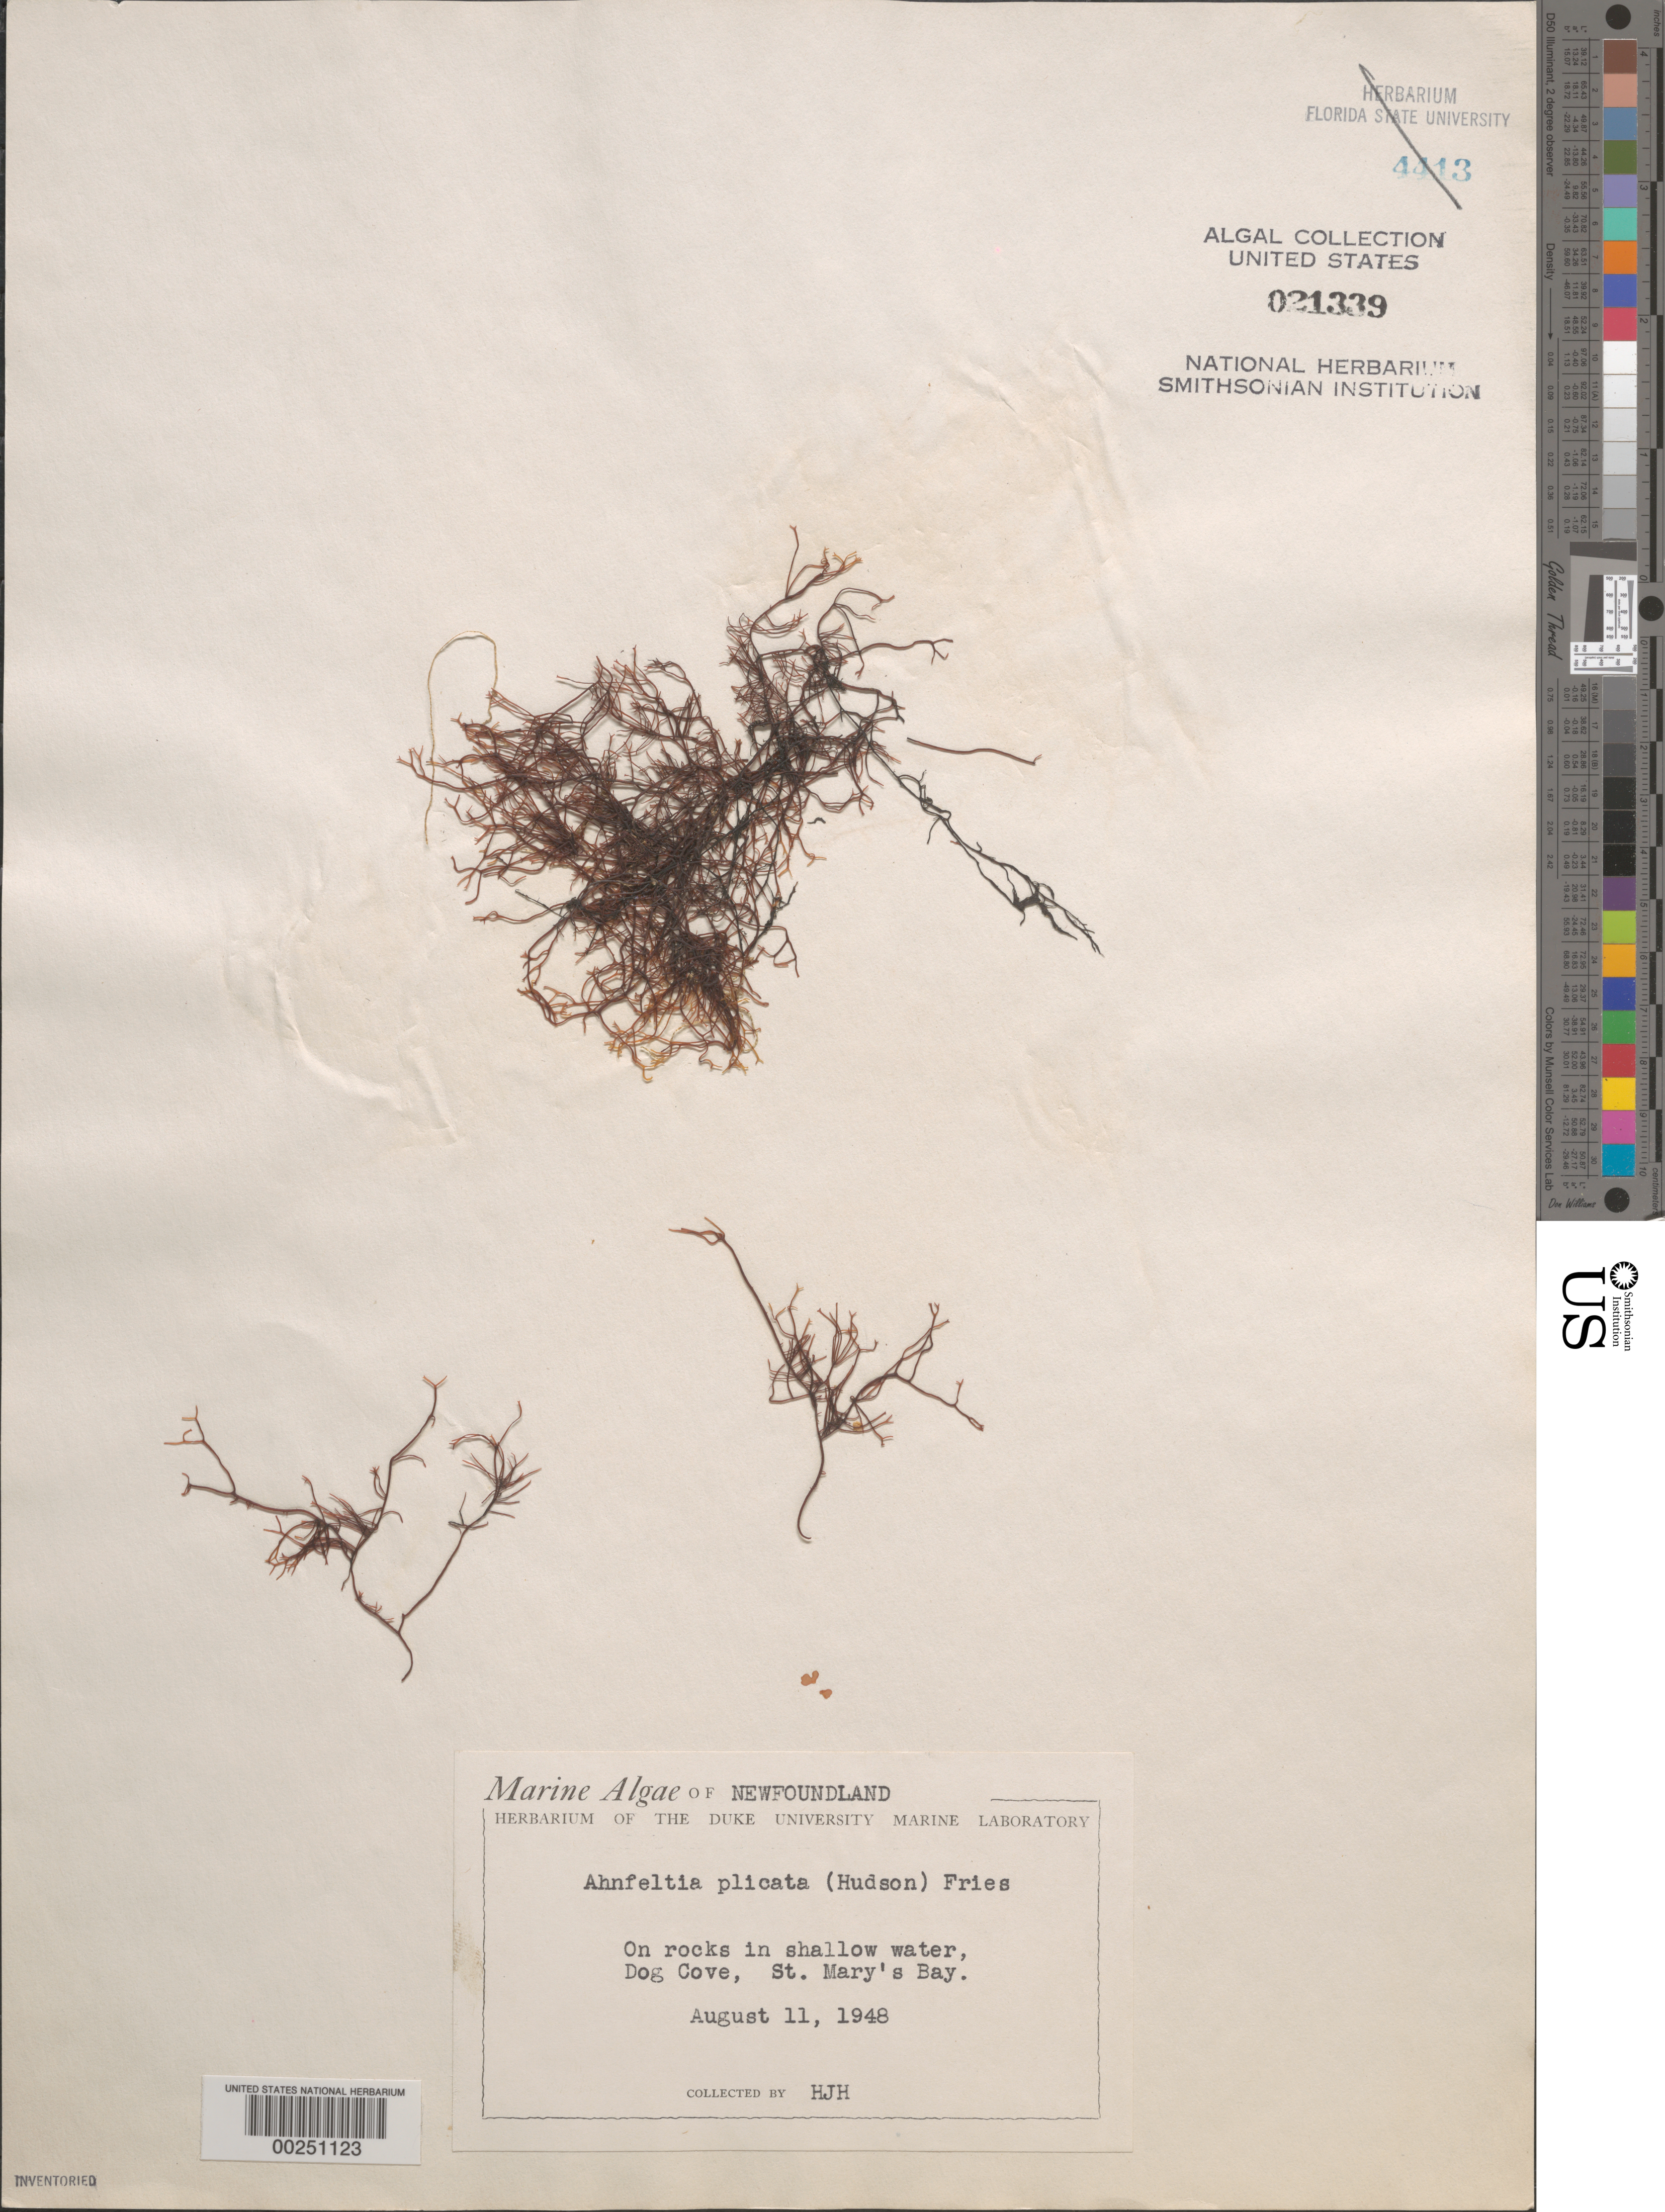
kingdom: Plantae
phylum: Rhodophyta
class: Florideophyceae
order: Ahnfeltiales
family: Ahnfeltiaceae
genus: Ahnfeltia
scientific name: Ahnfeltia plicata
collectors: H. J. Humm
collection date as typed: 11 Aug 1948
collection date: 1948-08-11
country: Canada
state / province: Newfoundland and Labrador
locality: Dog Cove, St. Mary's Bay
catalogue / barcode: US 21339